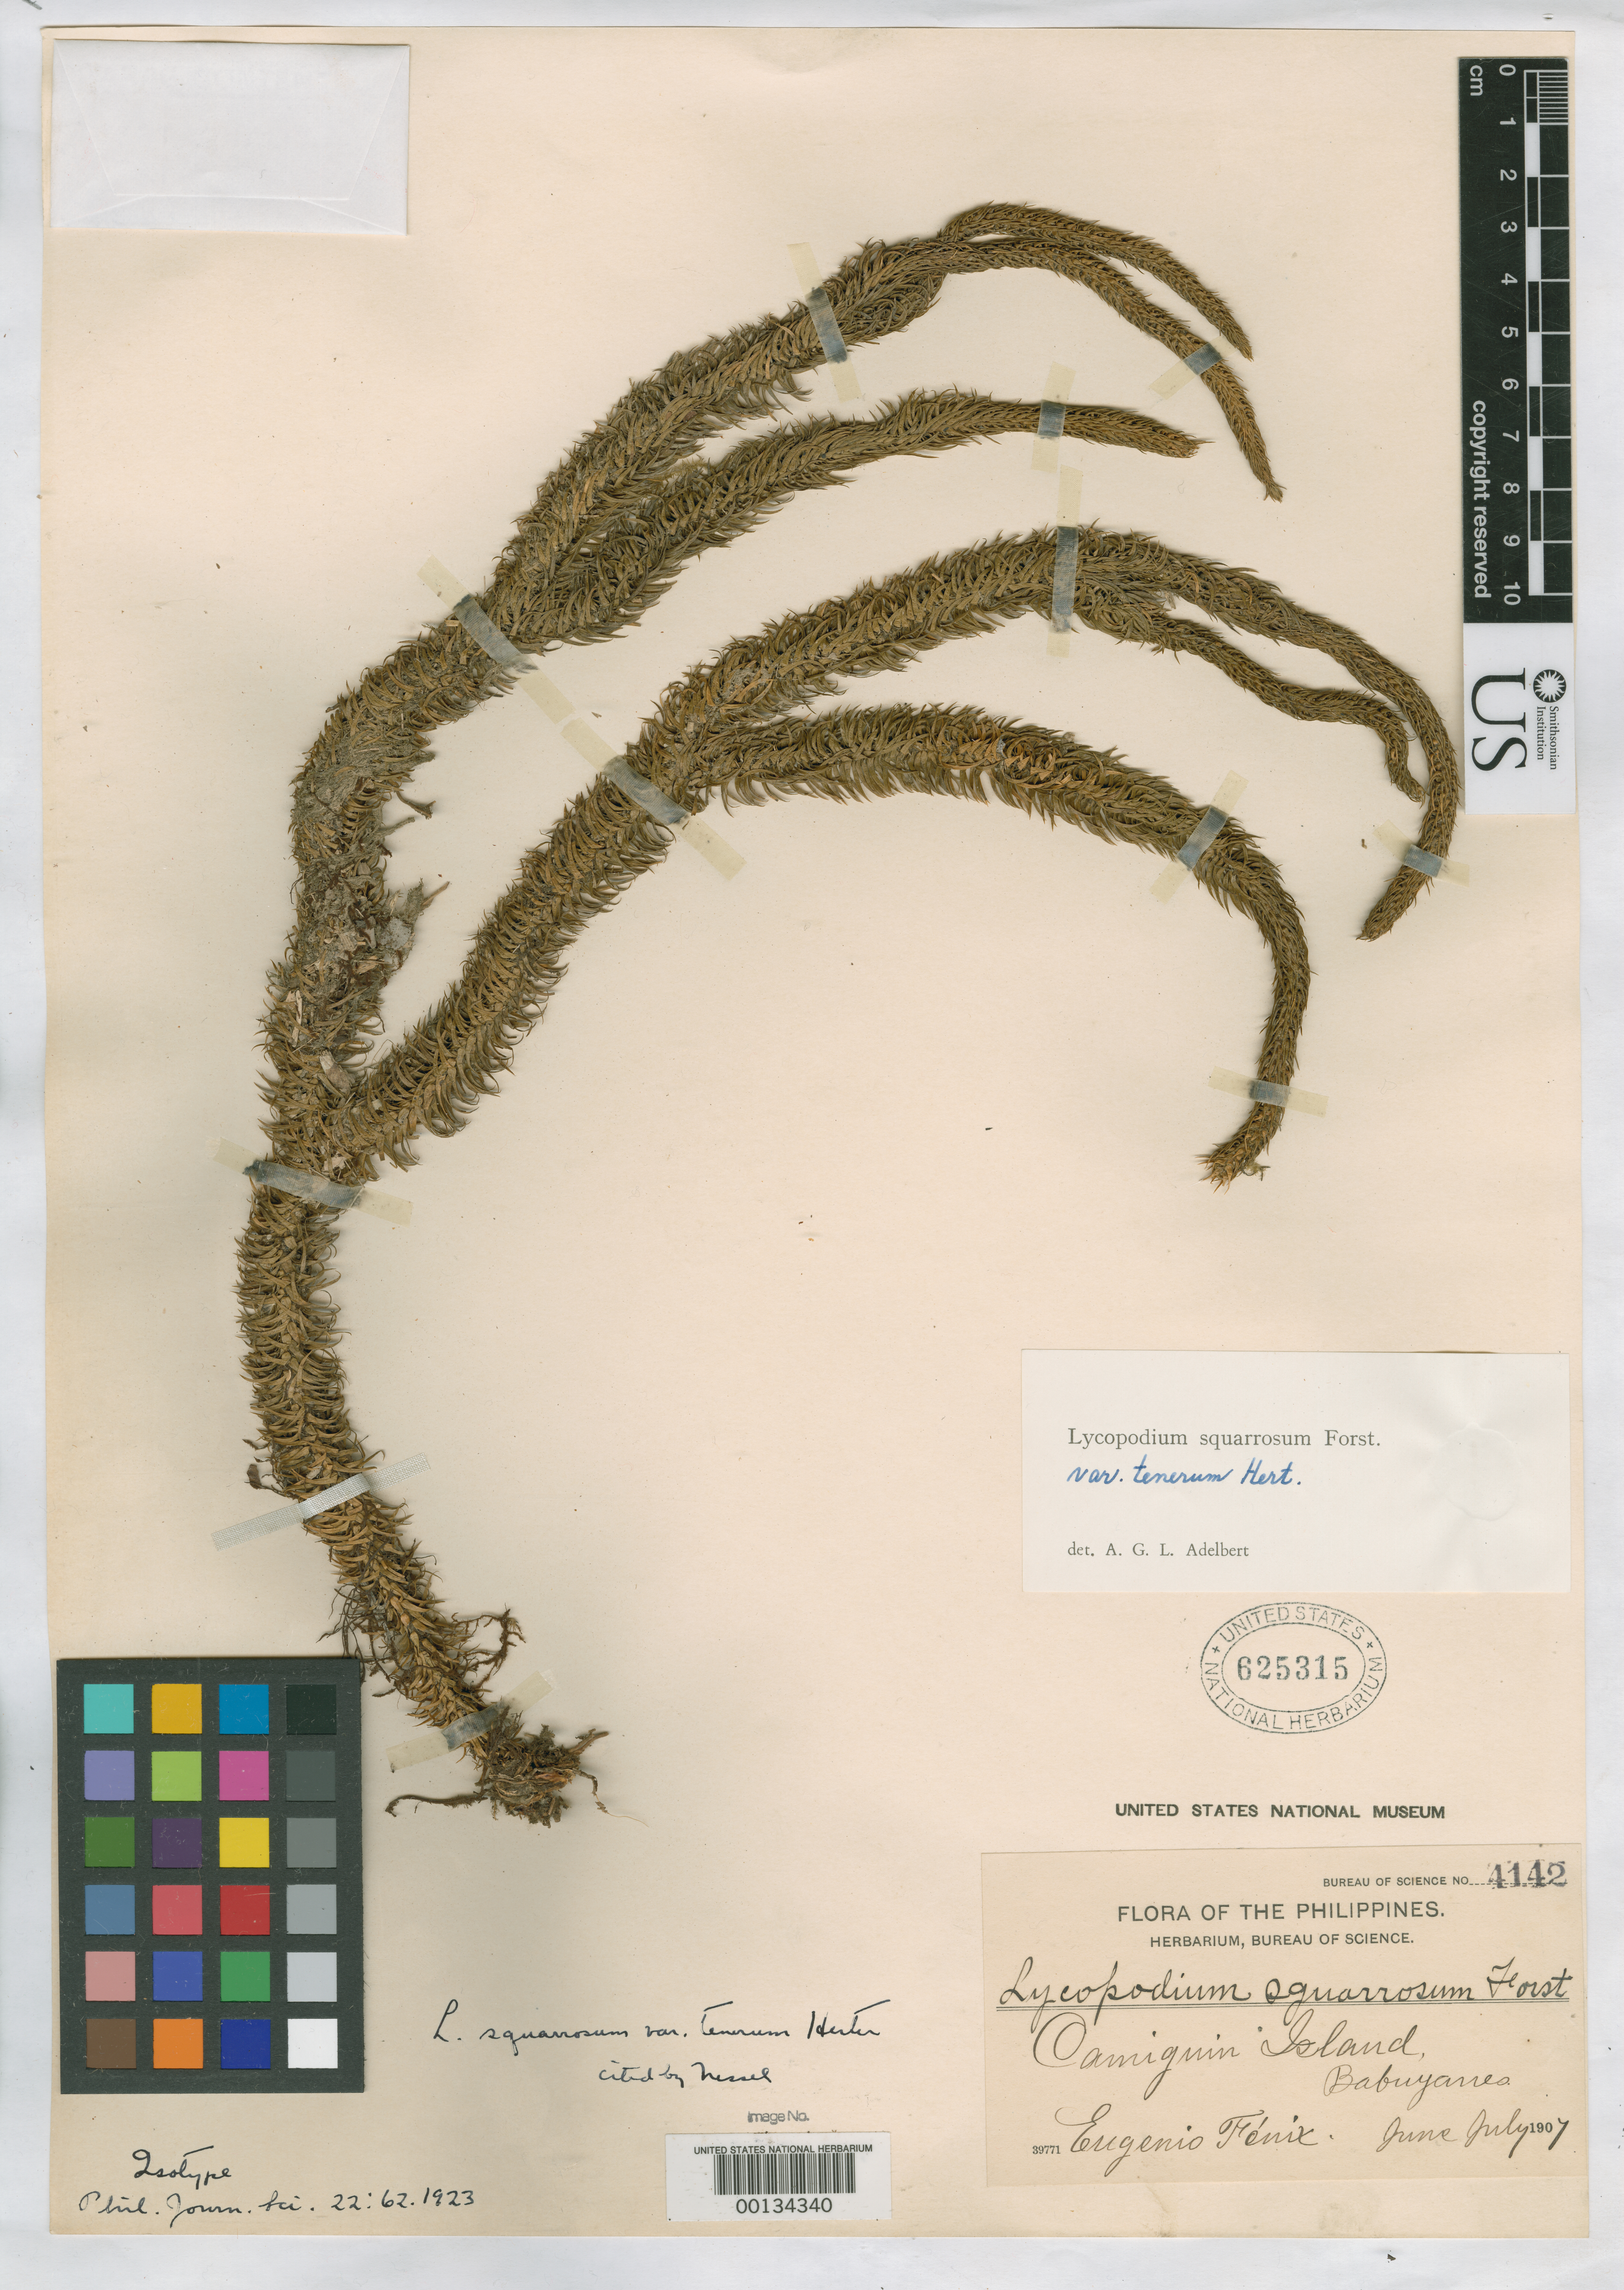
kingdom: Plantae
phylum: Tracheophyta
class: Lycopodiopsida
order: Lycopodiales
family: Lycopodiaceae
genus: Urostachys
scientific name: Urostachys squarrosus var. tenera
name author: Herter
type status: Isosyntype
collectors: E. Fenix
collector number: Bur. Sci. 4142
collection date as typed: Jun 1907 to -- Jul 1907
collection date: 1907-06/1907-07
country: Philippines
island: Camiguin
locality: Babuyanes.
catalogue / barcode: US 625315